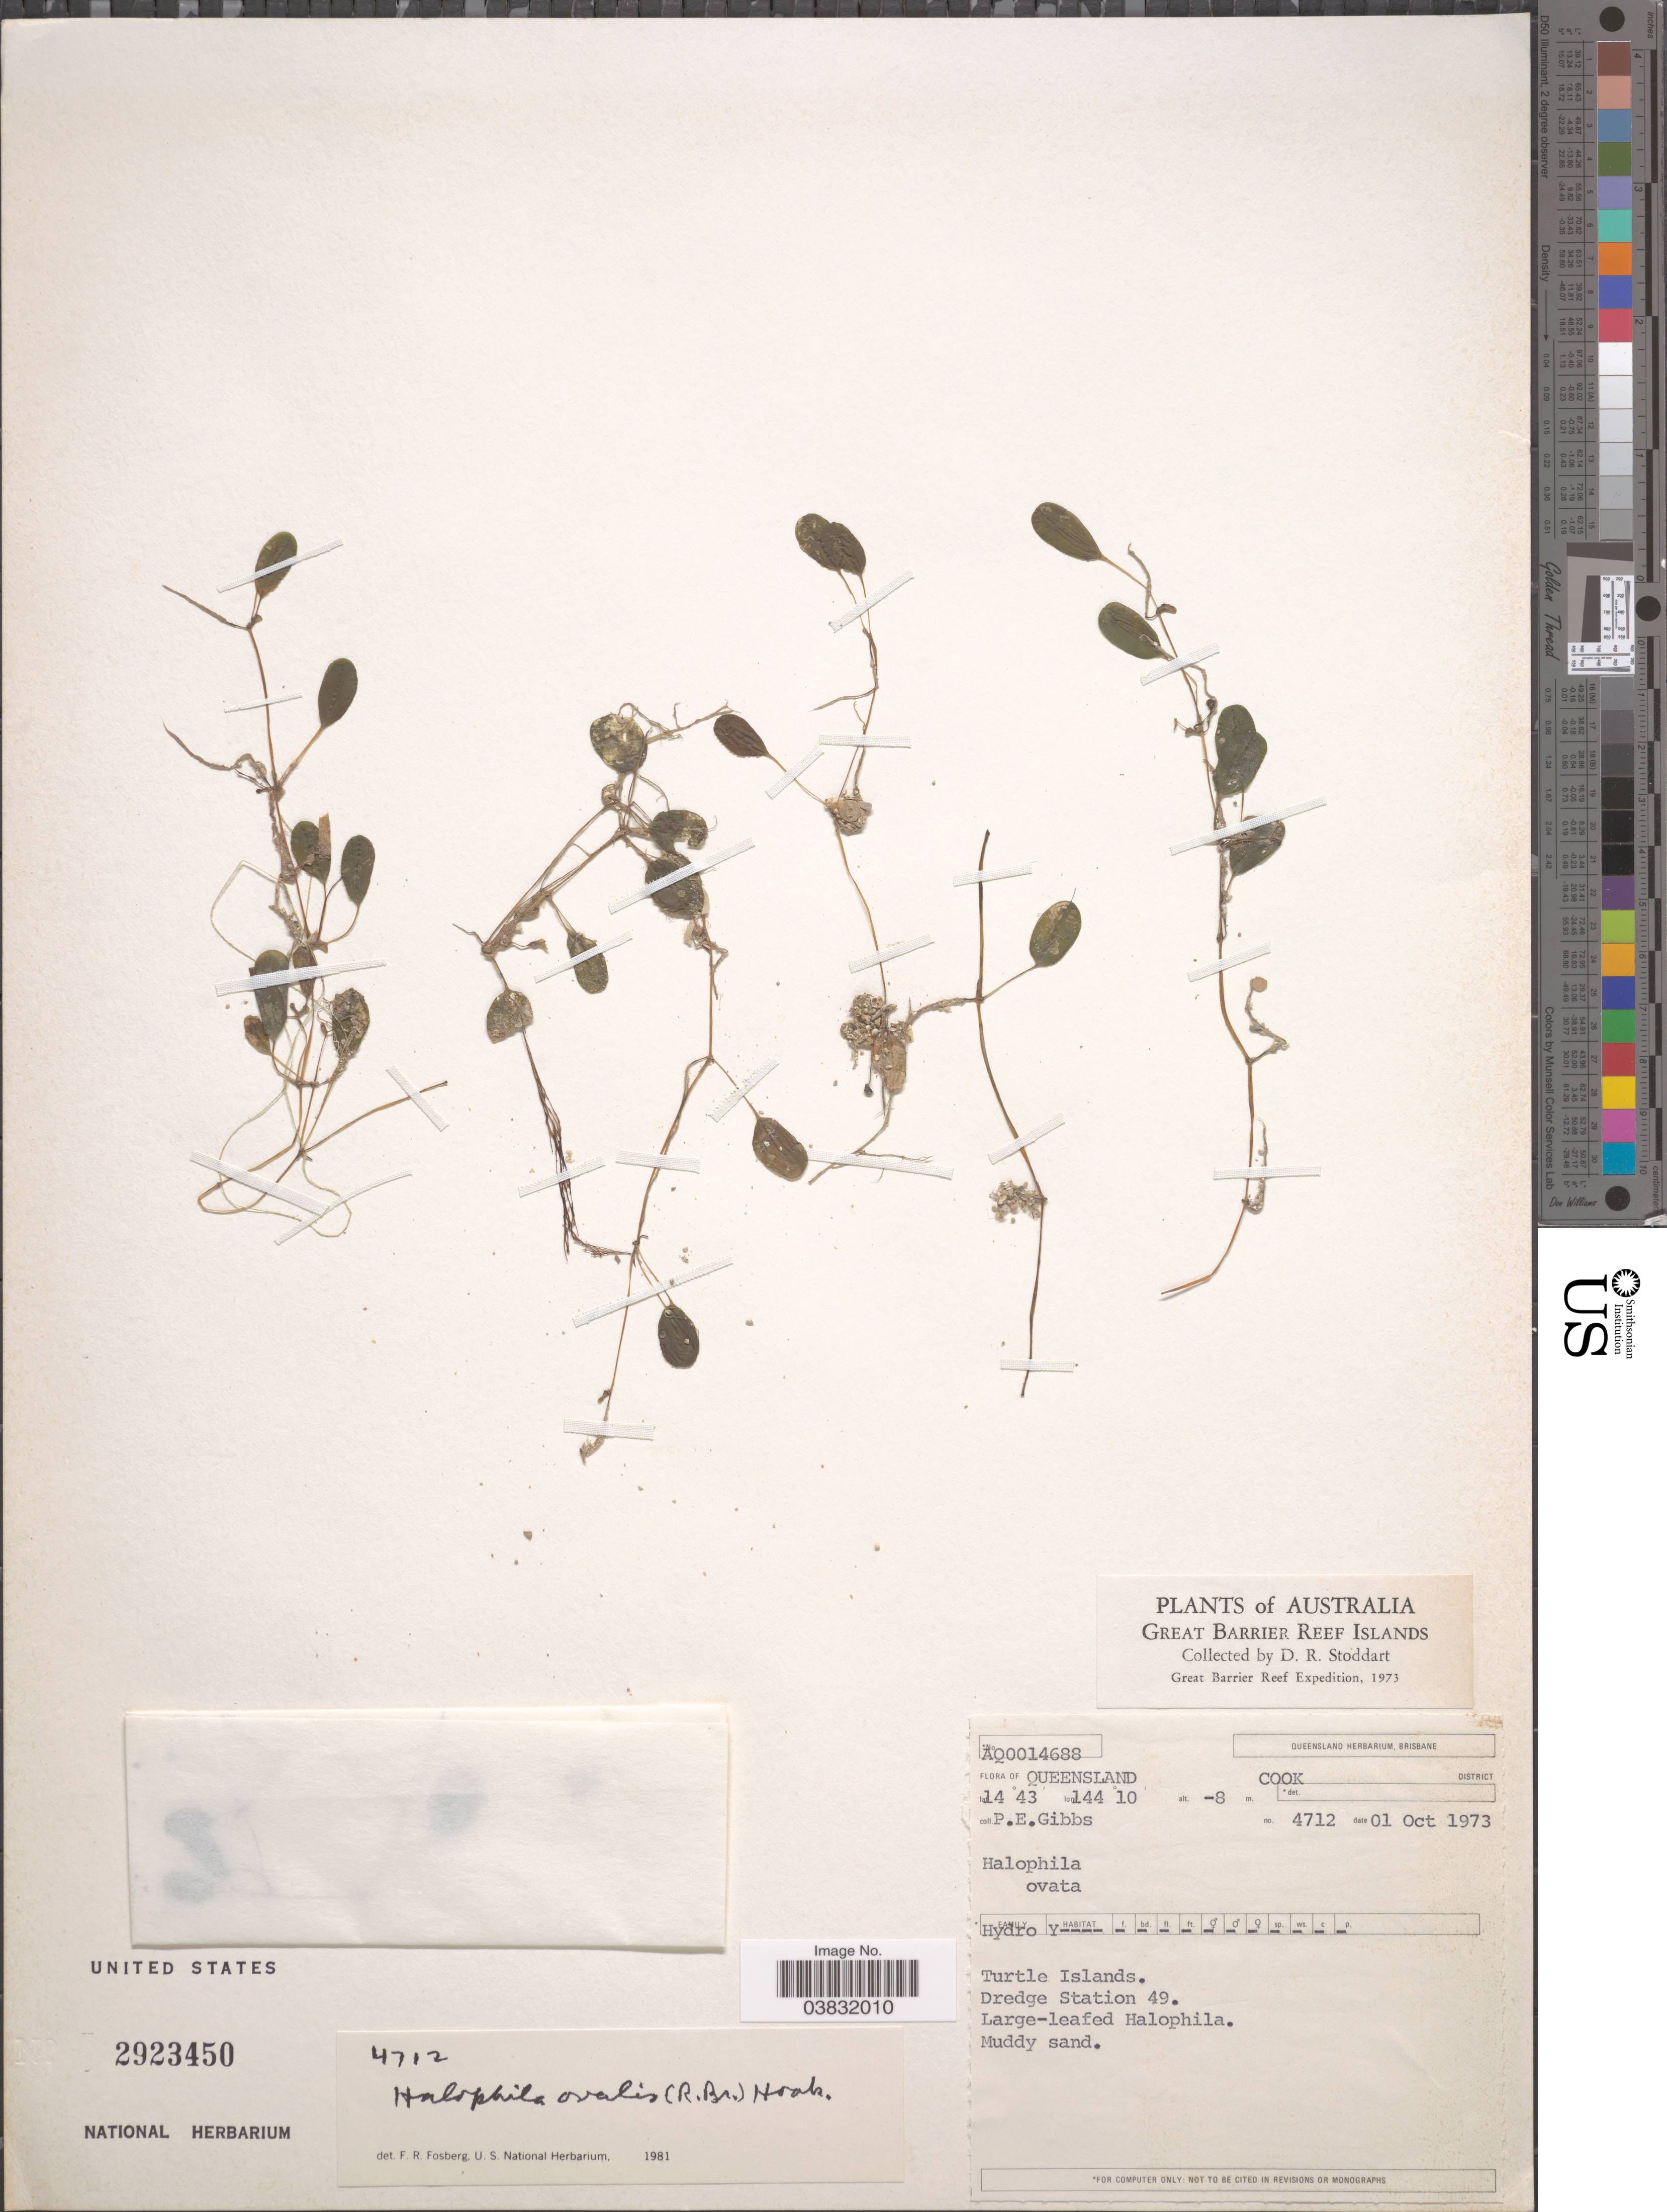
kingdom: Plantae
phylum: Tracheophyta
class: Liliopsida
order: Alismatales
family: Hydrocharitaceae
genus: Halophila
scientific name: Halophila ovalis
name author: (R. Br.) Hook. f.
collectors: P. E. Gibbs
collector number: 4712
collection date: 1973-10-01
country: Australia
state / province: Queensland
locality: Great Barrier Reef Islands [unsure placement] Cook District. Turtle Islands. Dredge Station 49.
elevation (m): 8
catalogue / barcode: US 2923450